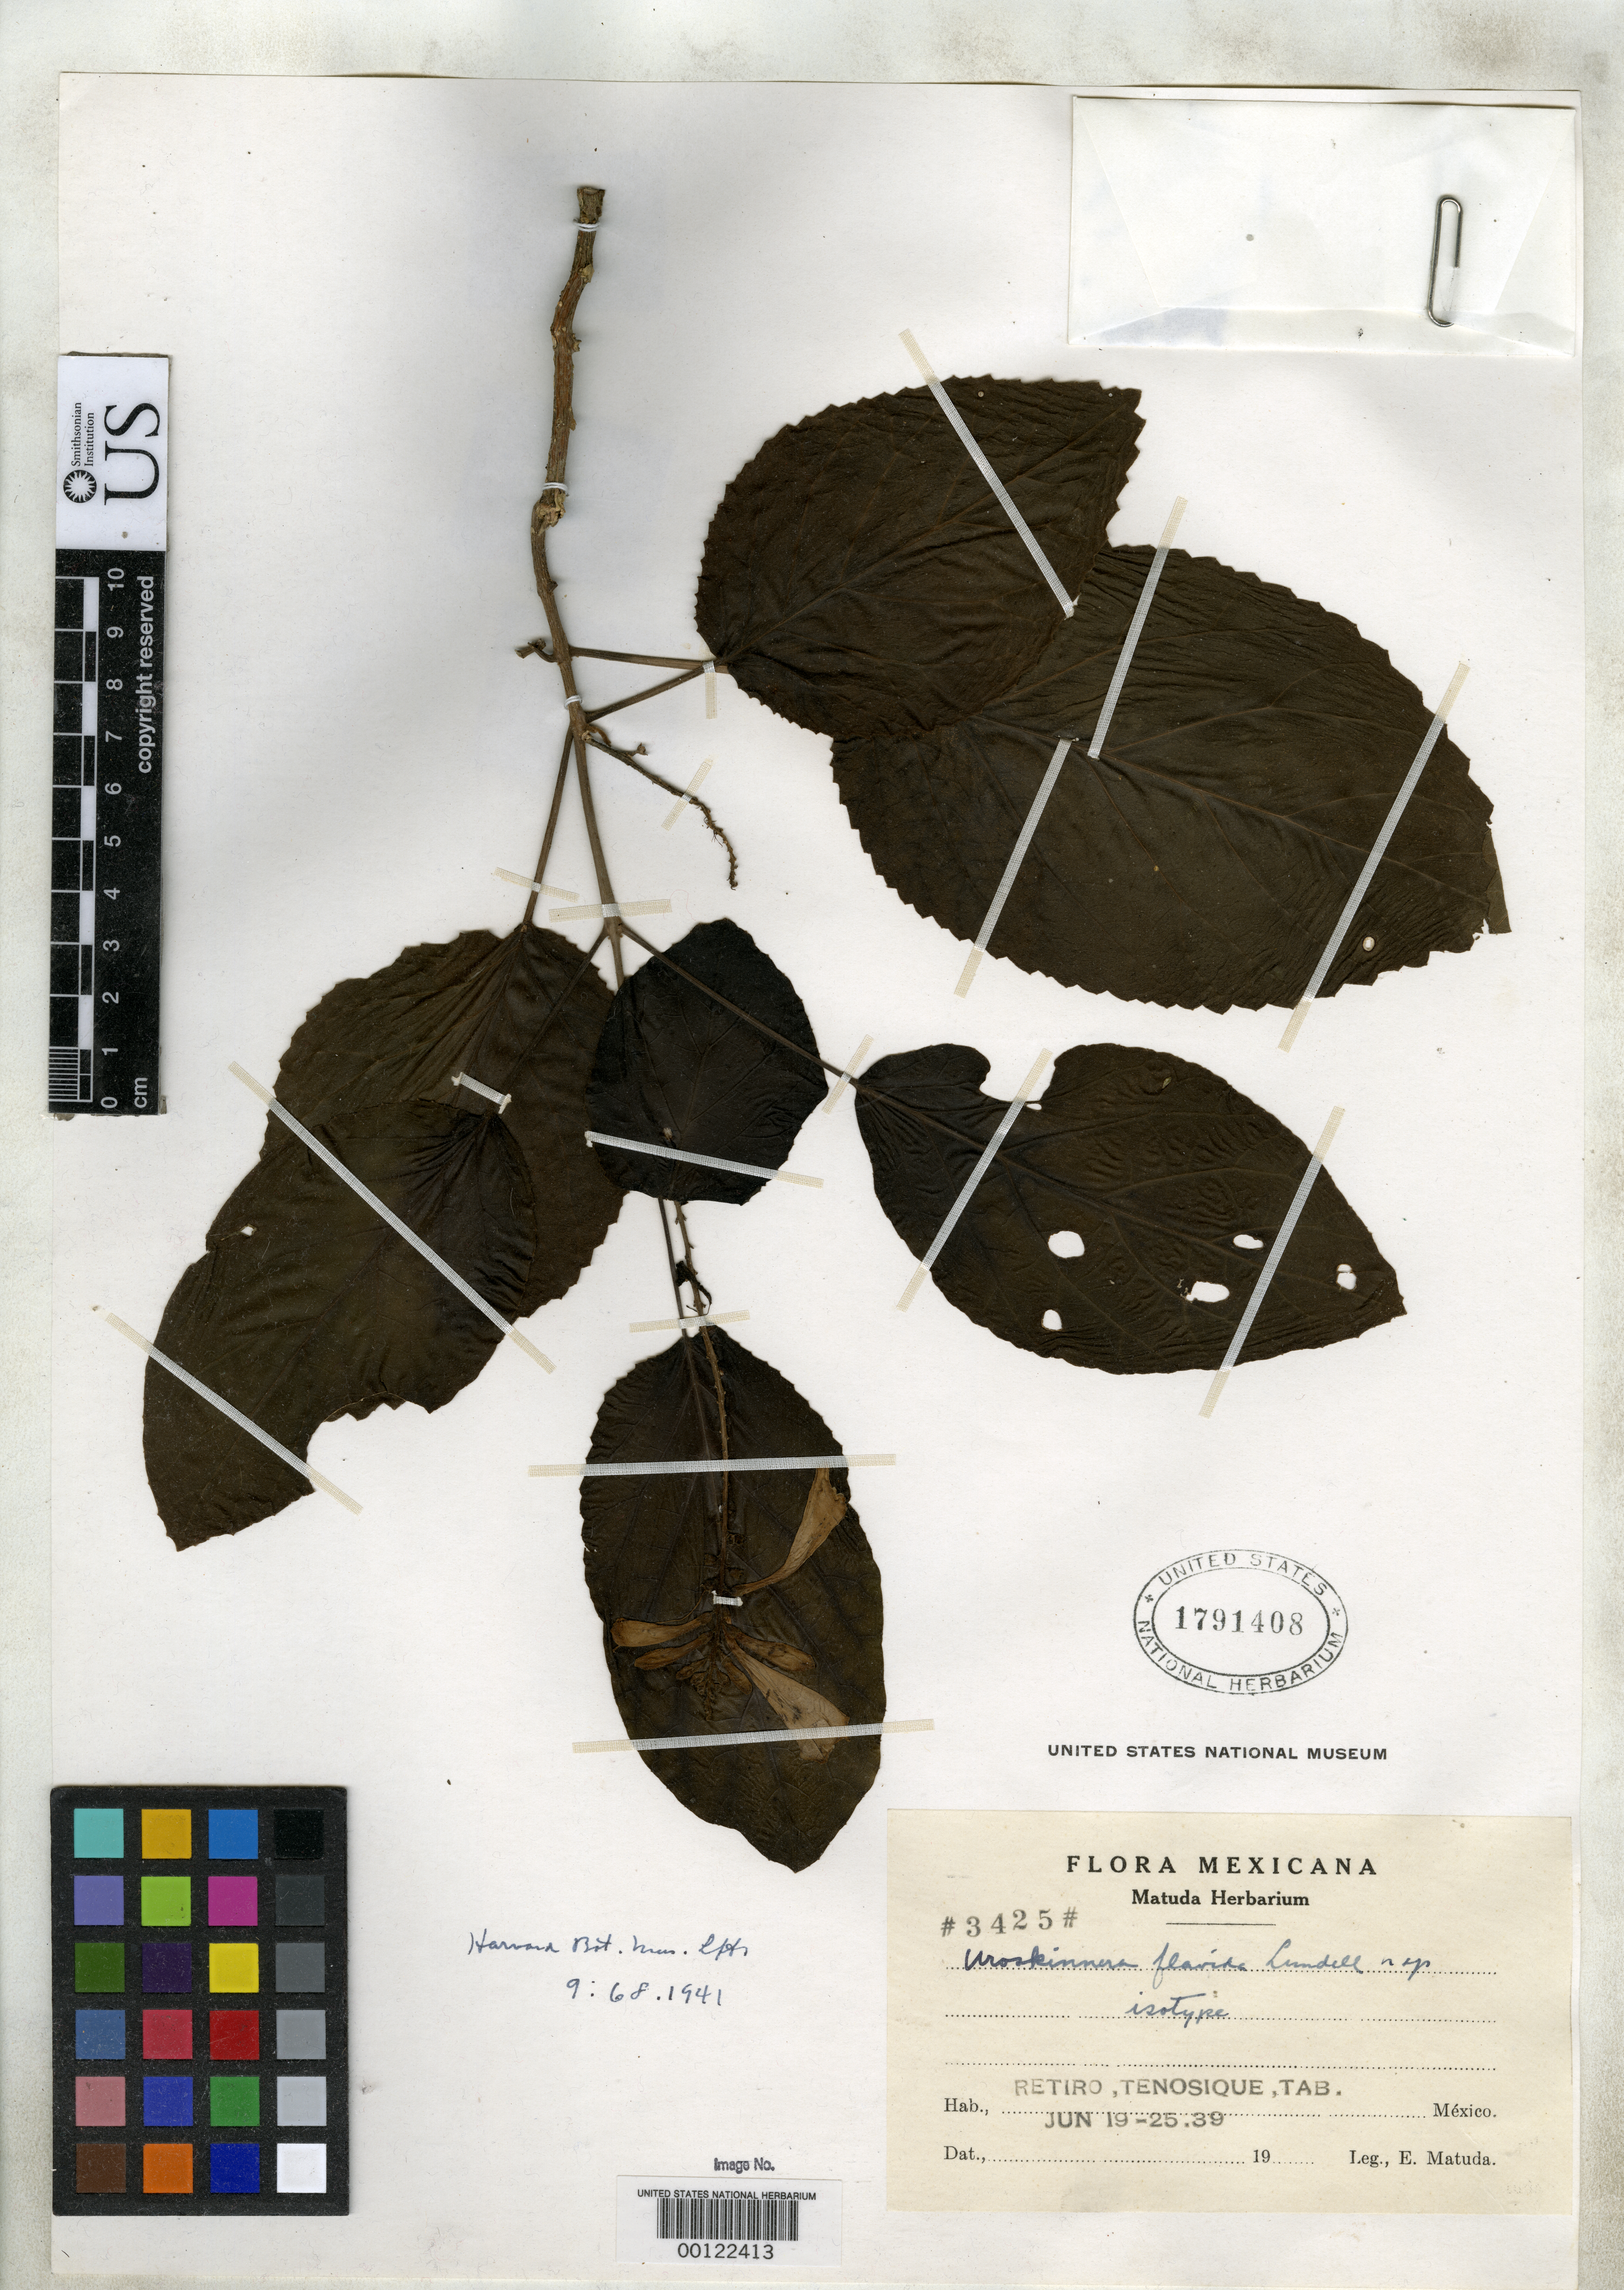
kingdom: Plantae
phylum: Tracheophyta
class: Magnoliopsida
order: Lamiales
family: Plantaginaceae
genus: Uroskinnera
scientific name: Uroskinnera flavida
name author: Lundell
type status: Isotype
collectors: E. Matuda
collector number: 3425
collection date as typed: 19 Jun 1939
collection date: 1939-06-19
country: Mexico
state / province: Tabasco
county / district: Tenosique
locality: Retiro.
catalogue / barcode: US 1791408